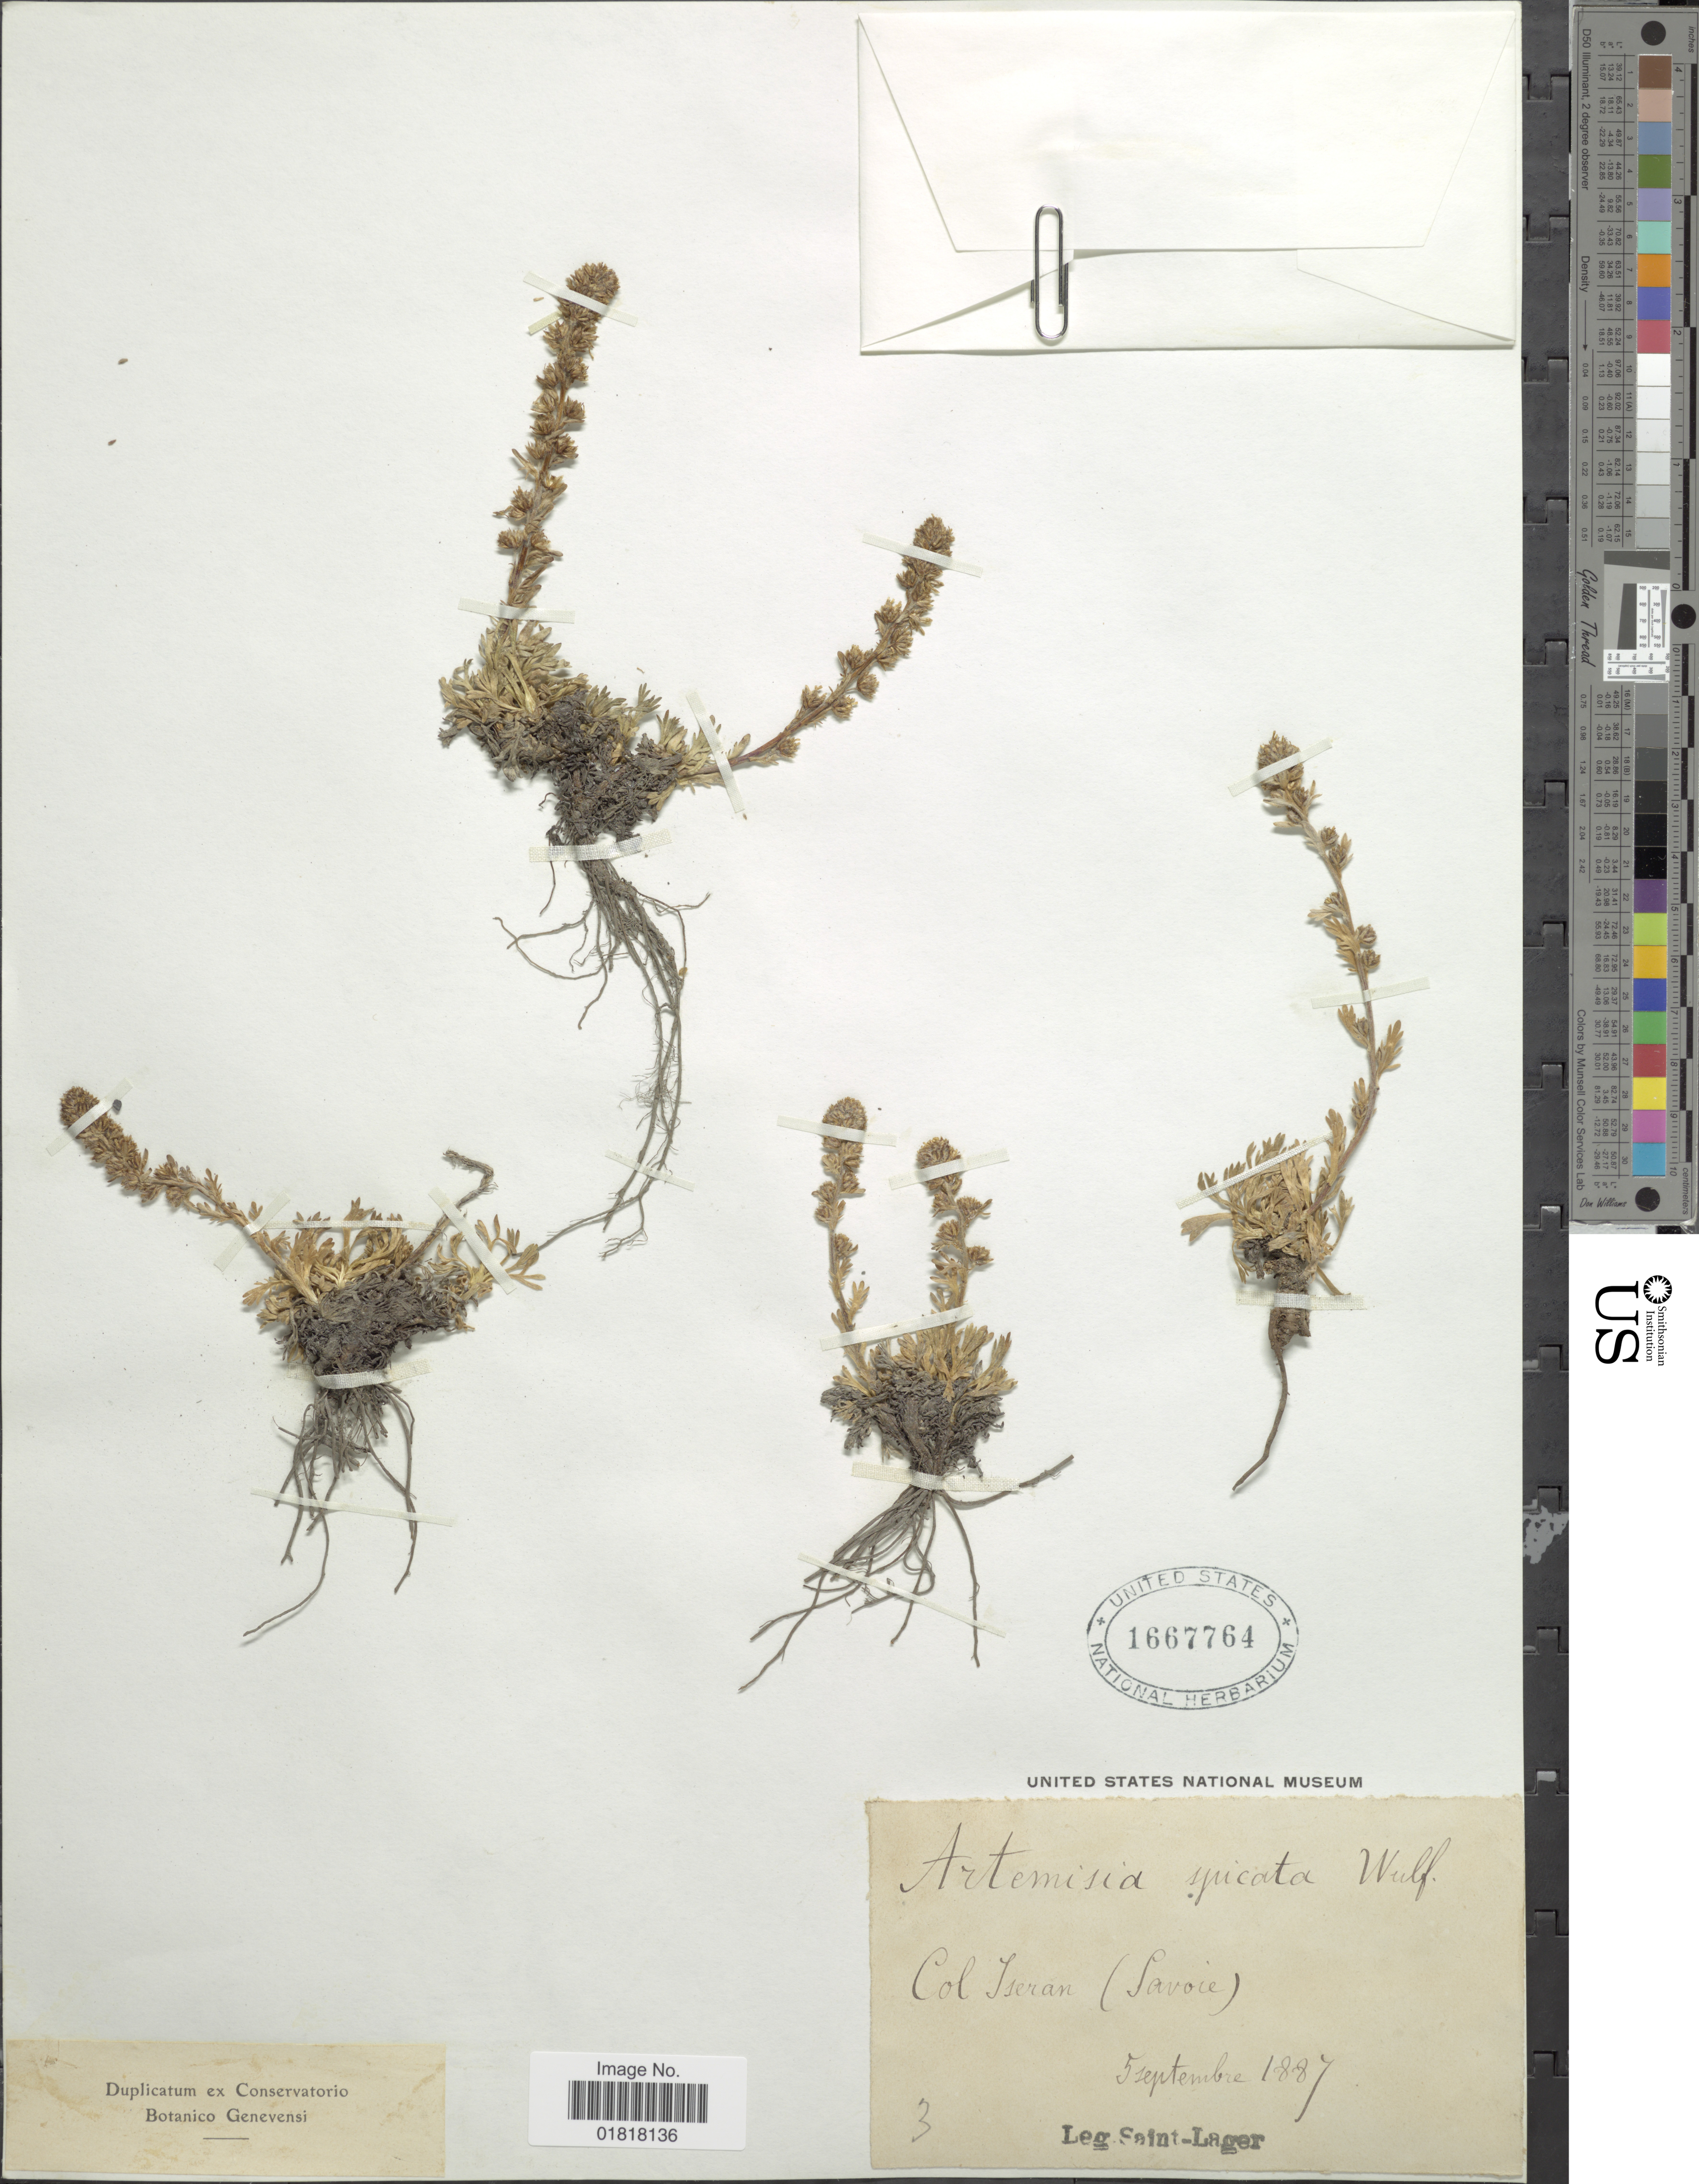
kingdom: Plantae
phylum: Tracheophyta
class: Magnoliopsida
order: Asterales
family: Asteraceae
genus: Artemisia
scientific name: Artemisia spicata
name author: (Baumg.) Wulfen ex Jacq.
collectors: -. St. Lager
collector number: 3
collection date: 1887-09-05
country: France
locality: Iseran (Savoie)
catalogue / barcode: US 1667764